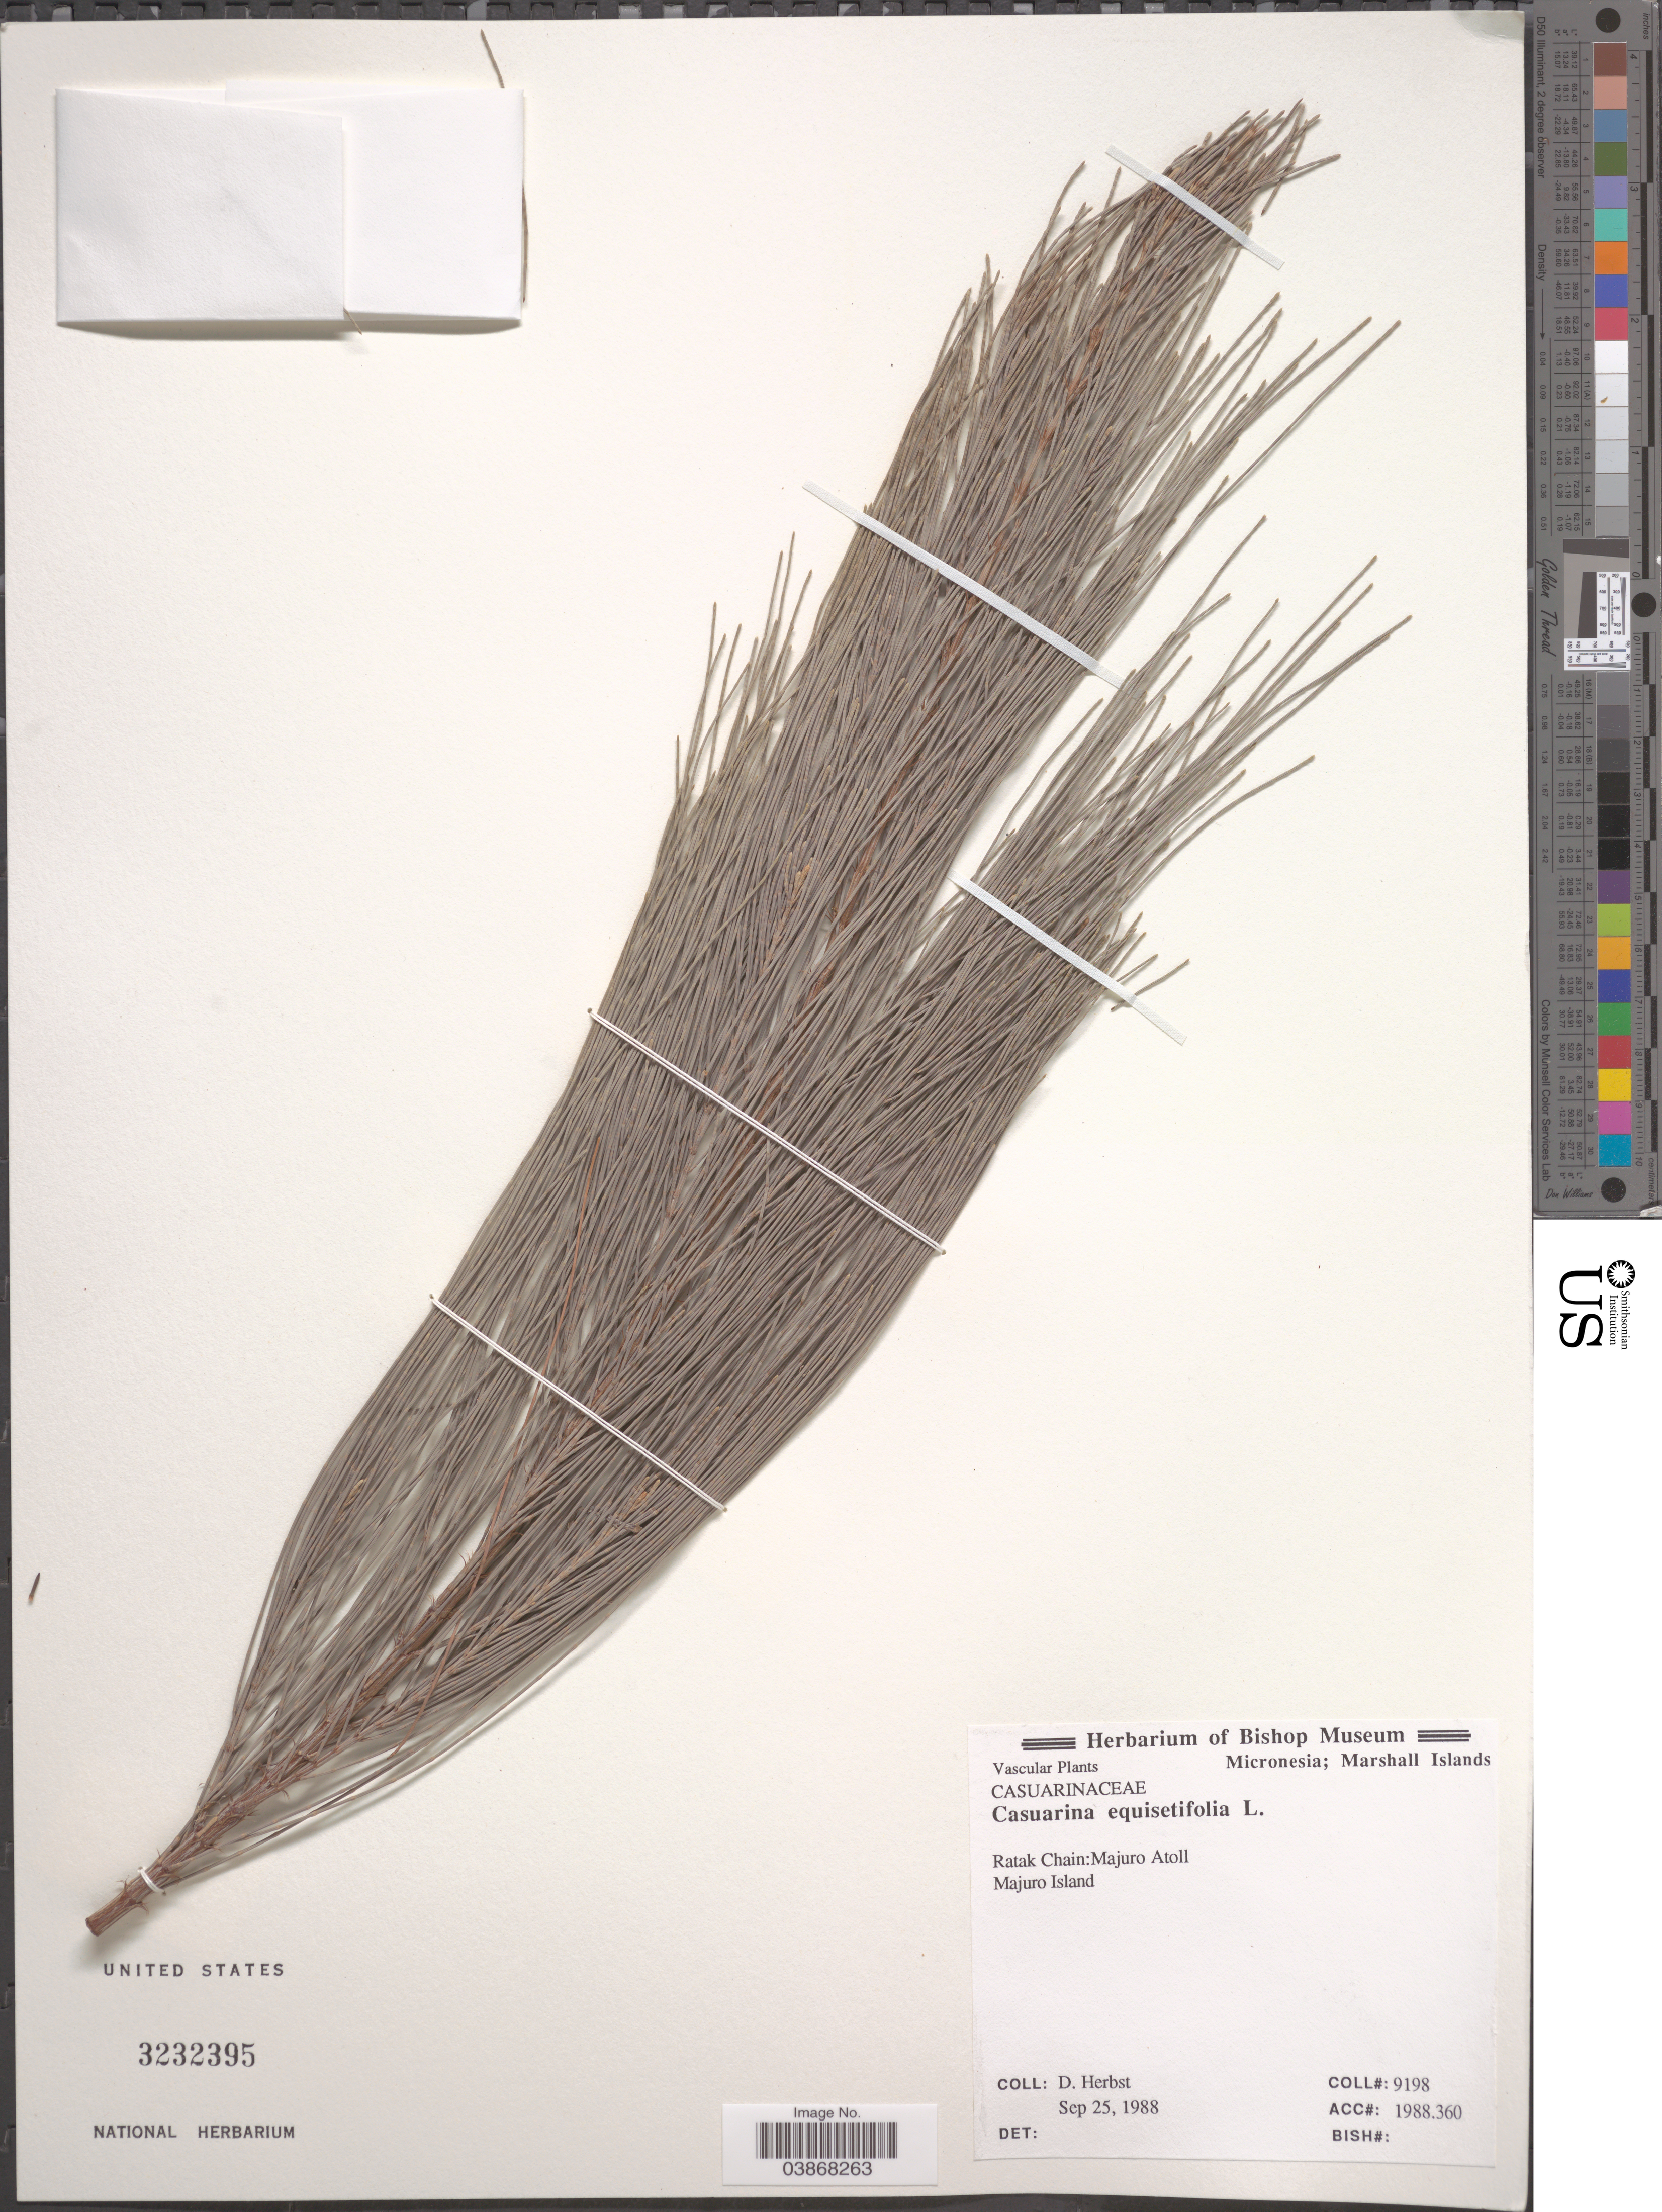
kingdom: Plantae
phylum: Tracheophyta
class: Magnoliopsida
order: Fagales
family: Casuarinaceae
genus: Casuarina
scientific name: Casuarina equisetifolia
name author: L.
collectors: D. Herbst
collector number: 9198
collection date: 1988-09-25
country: Marshall Islands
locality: Micronesia. Ratak Chain: Majuro Atoll, Majuro Island.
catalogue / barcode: US 3232395